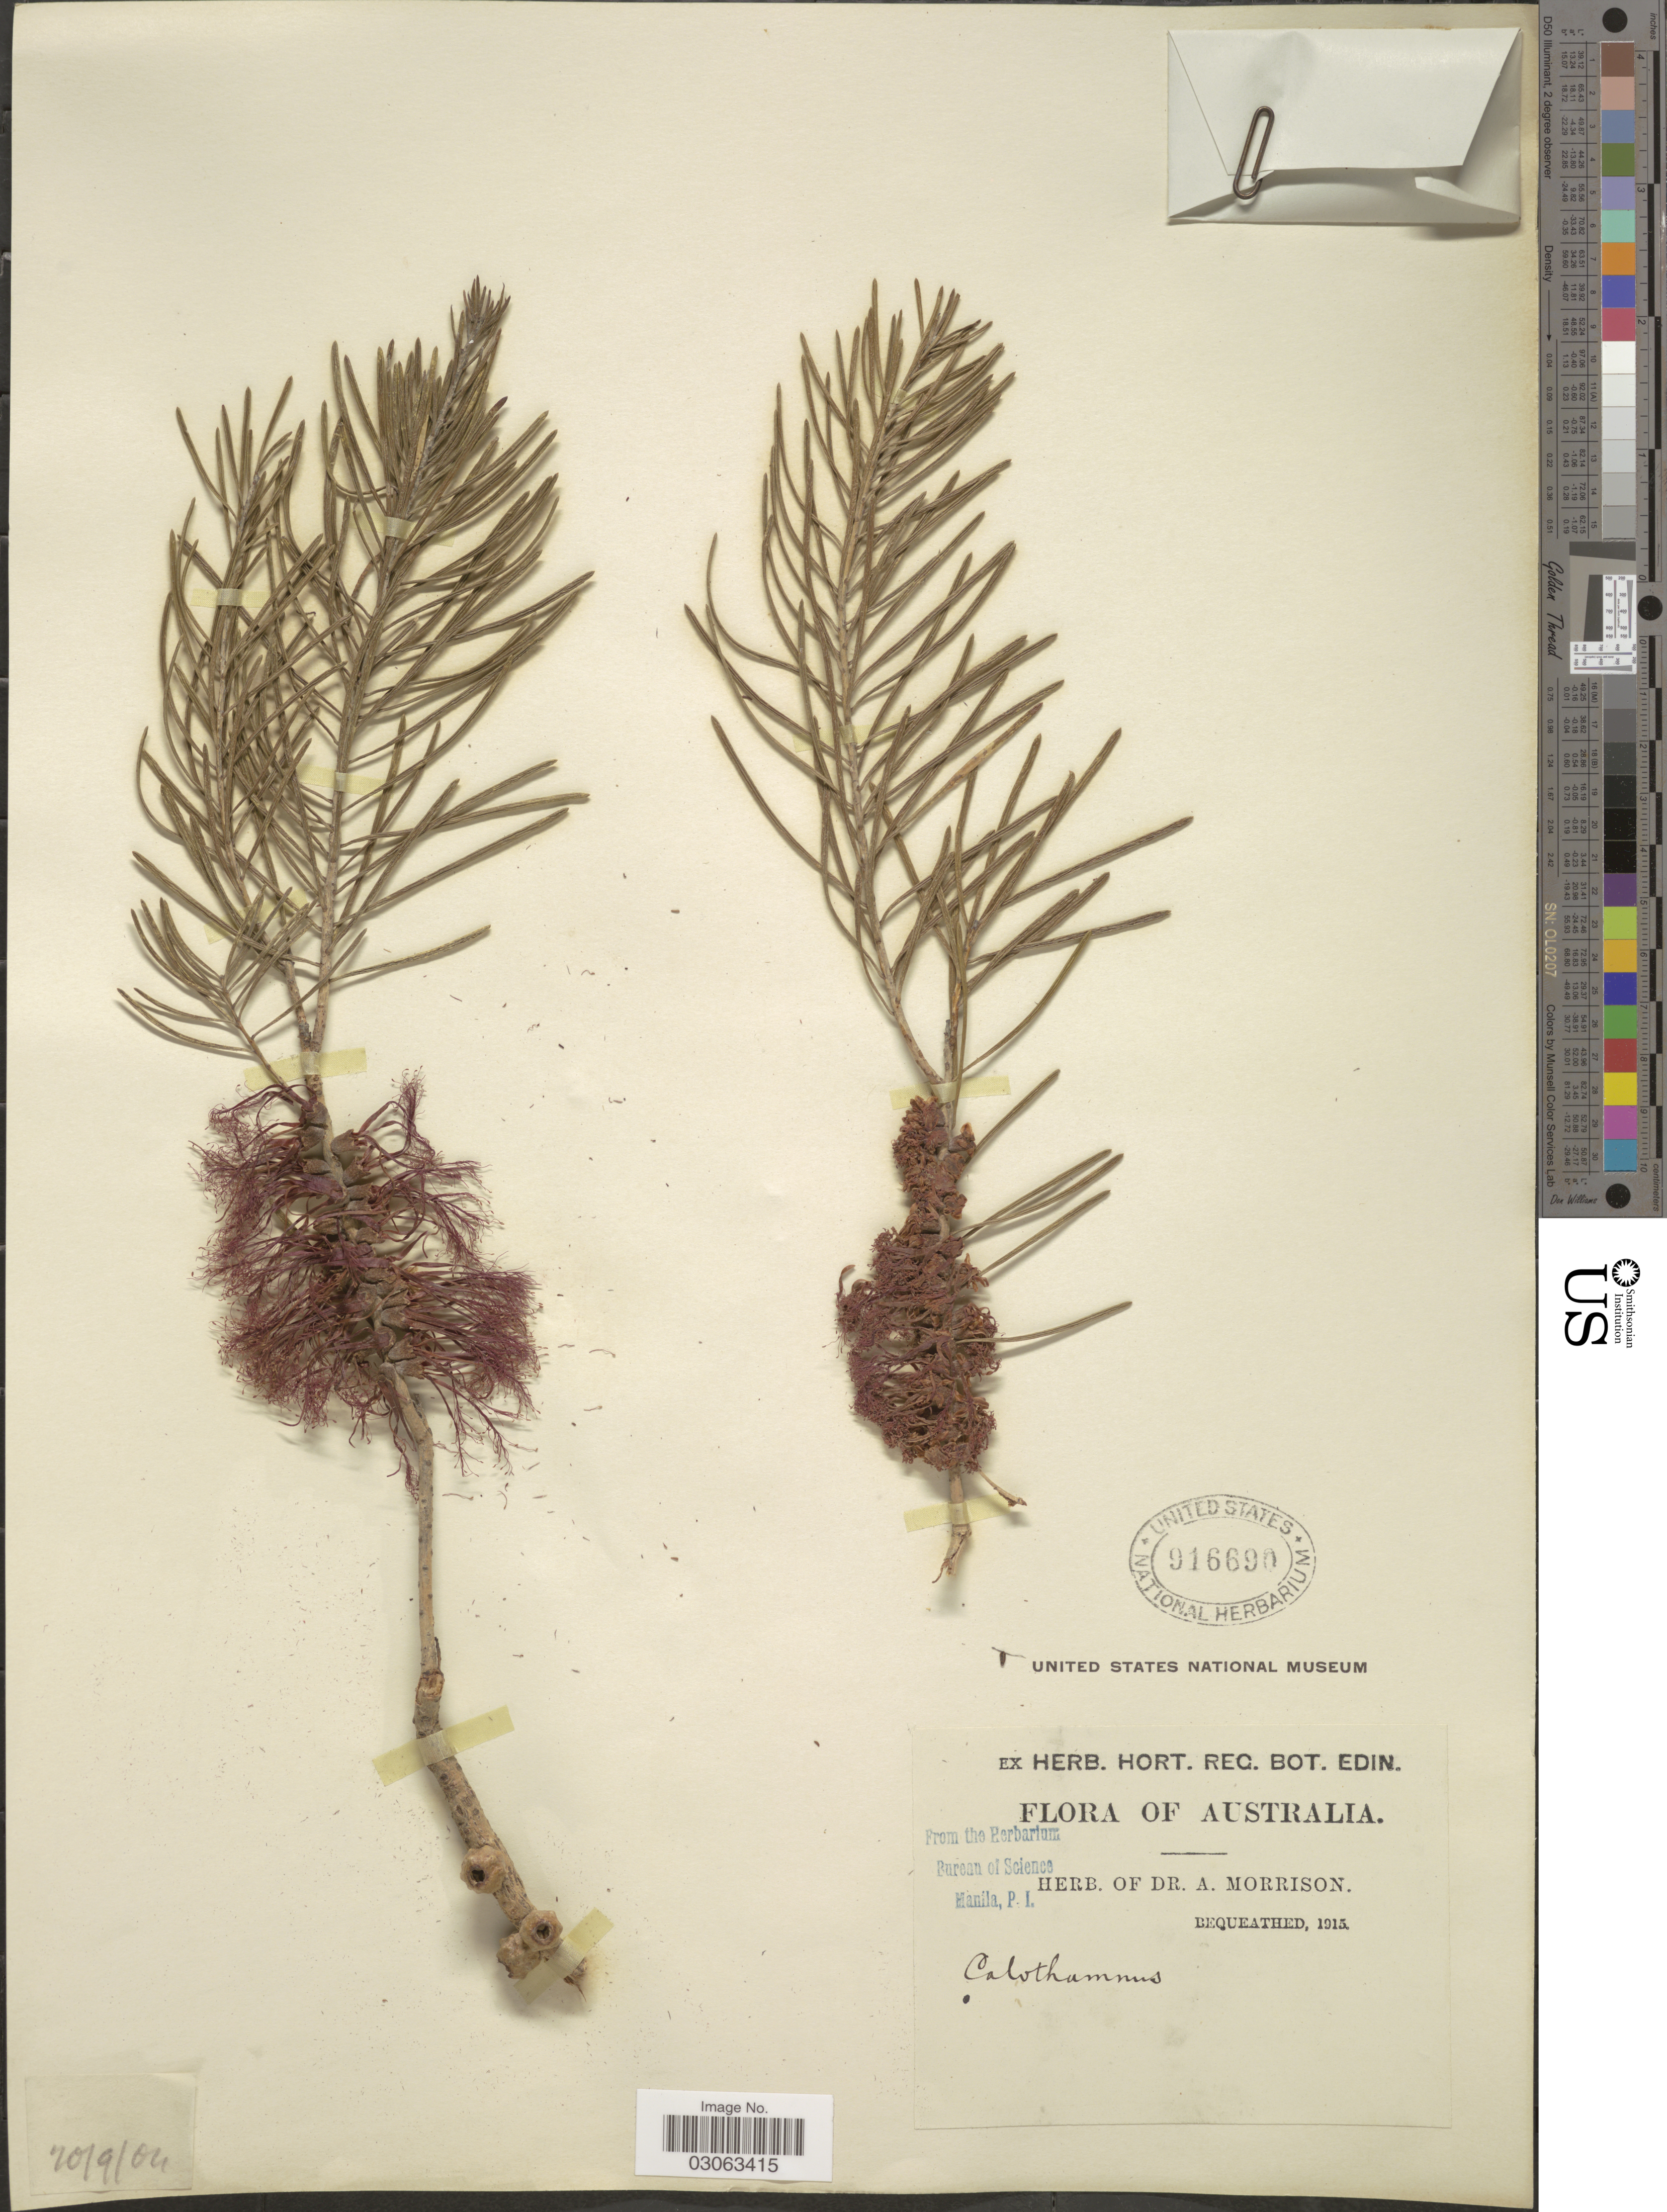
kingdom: Plantae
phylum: Tracheophyta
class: Magnoliopsida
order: Myrtales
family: Myrtaceae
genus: Calothamnus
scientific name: Calothamnus sp.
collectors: ex herb. Dr. A. Morrison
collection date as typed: Transcribed d/m/y: 20/9/4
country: Australia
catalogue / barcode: US 916690